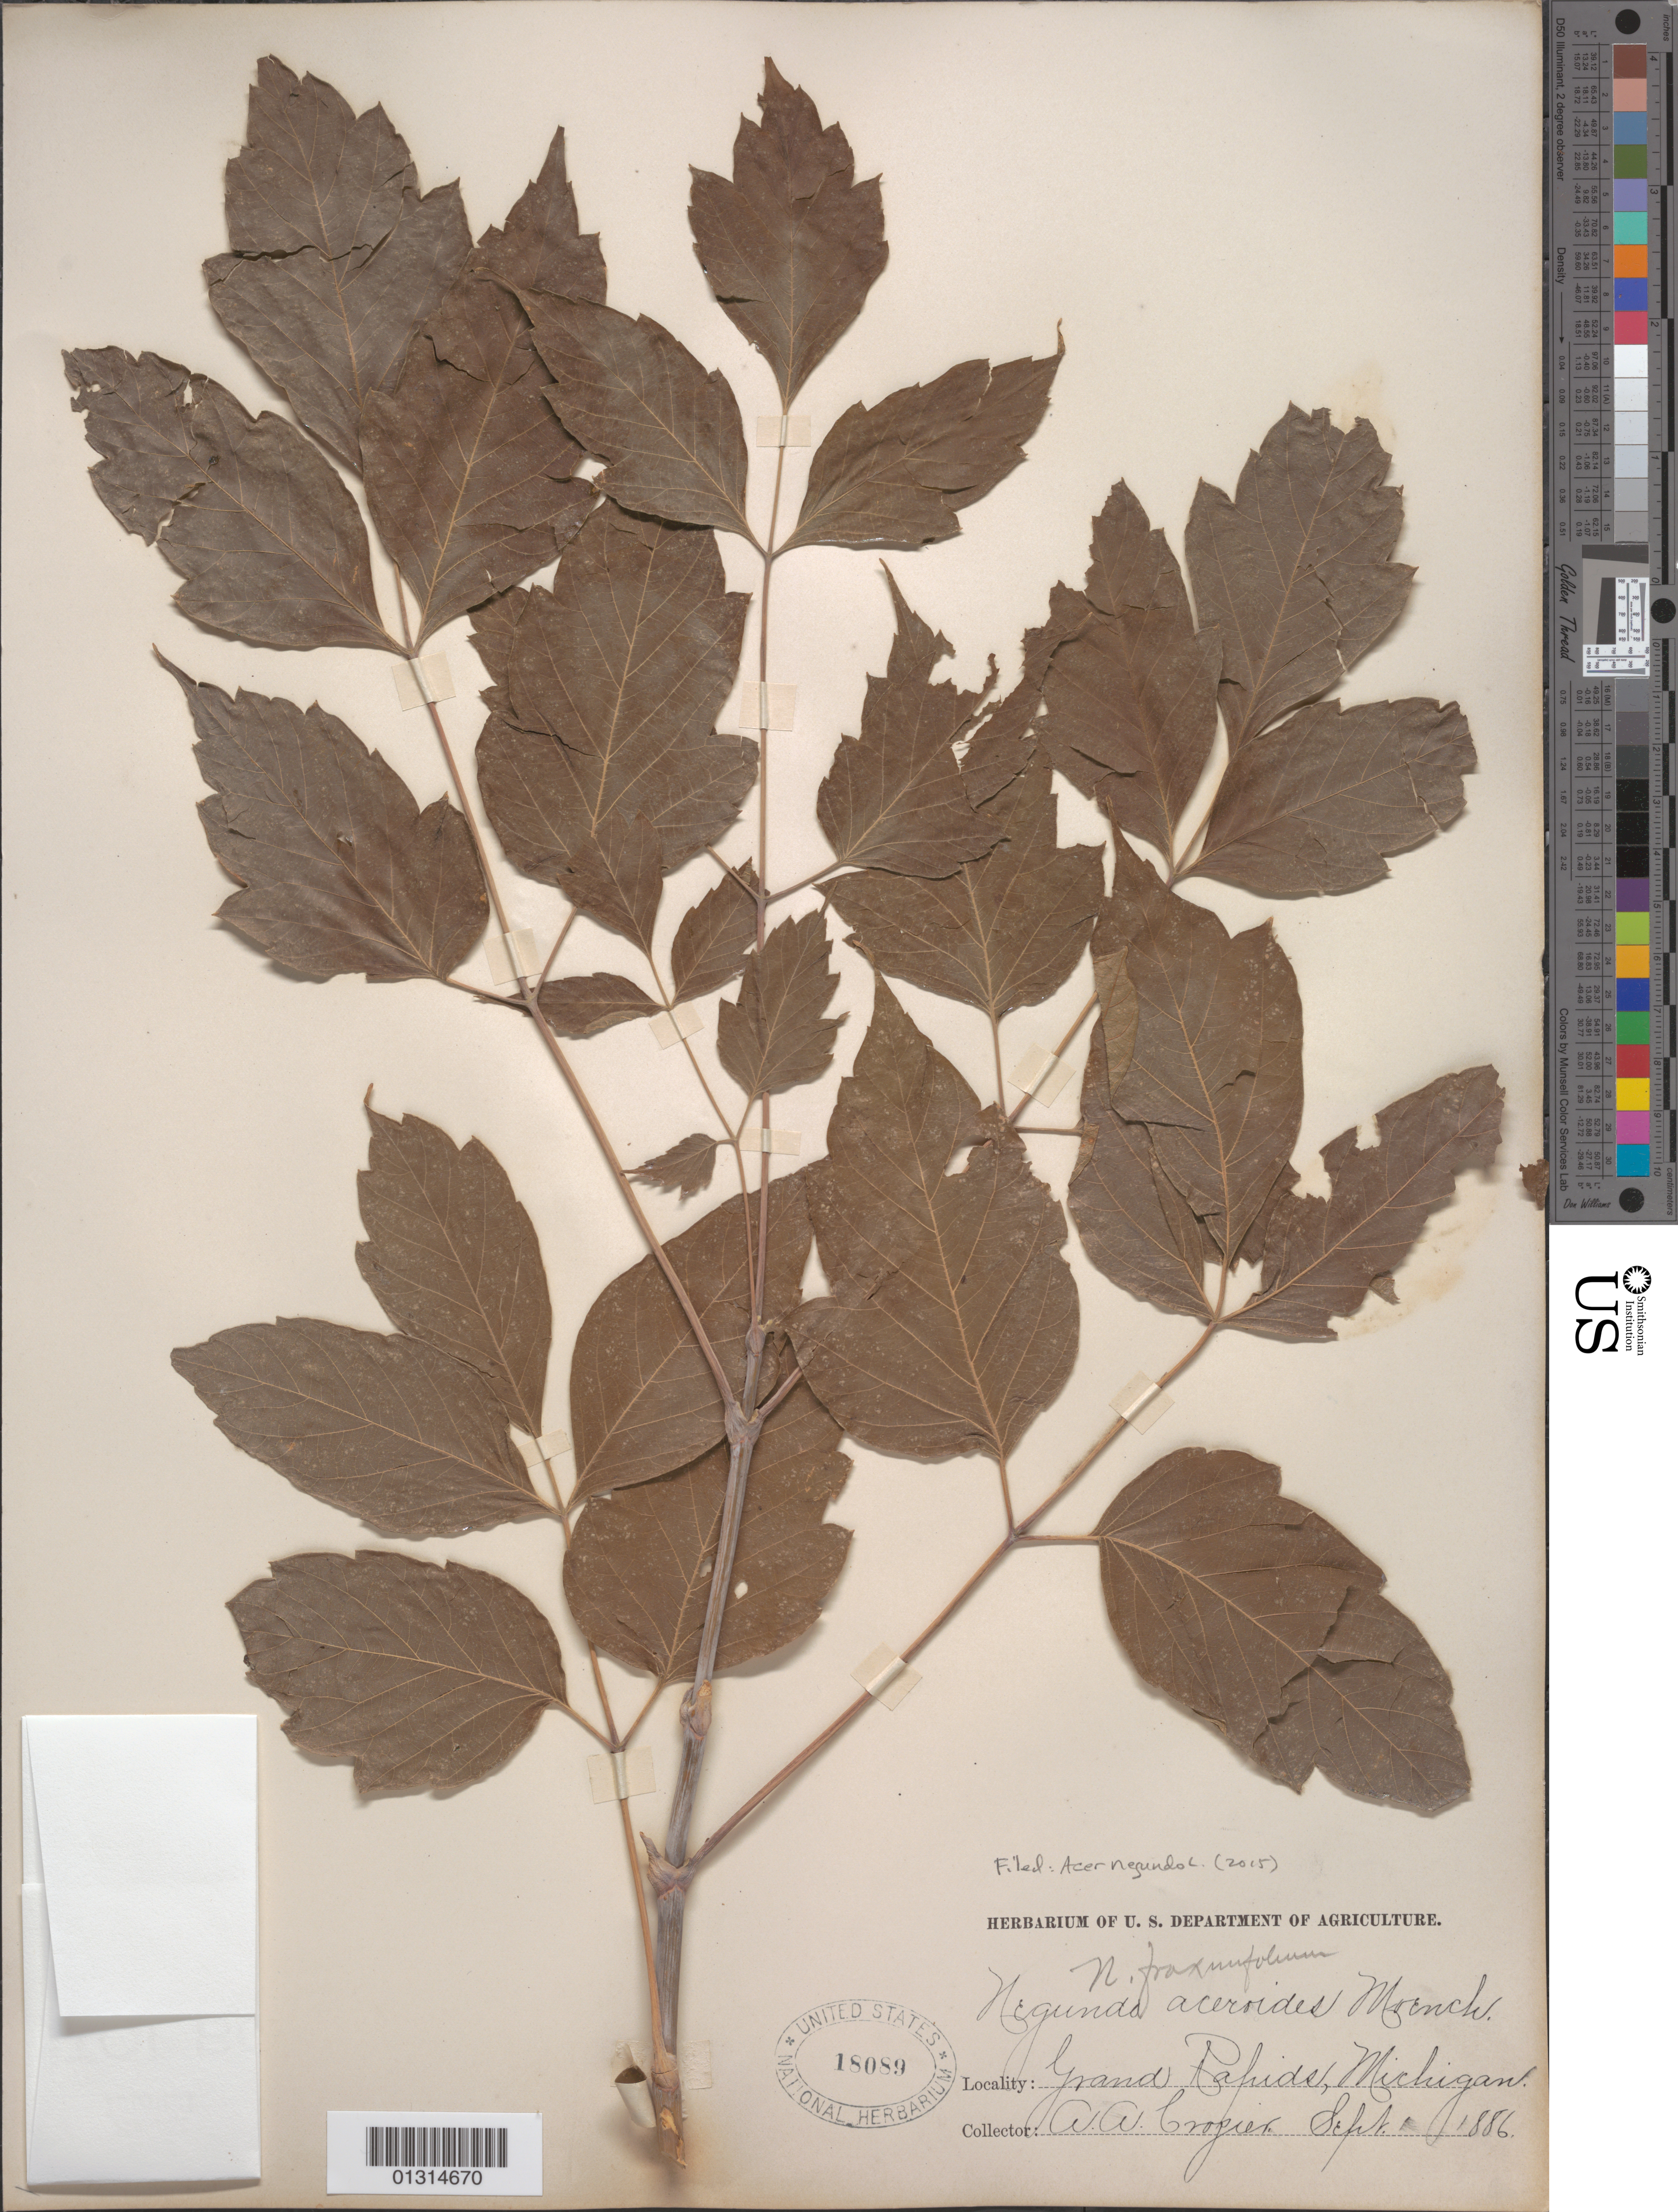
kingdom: Plantae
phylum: Tracheophyta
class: Magnoliopsida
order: Sapindales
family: Sapindaceae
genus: Acer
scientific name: Acer negundo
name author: L.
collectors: A. Crozier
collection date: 1886-09-01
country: United States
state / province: Michigan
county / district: Kent County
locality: Grand Rapids.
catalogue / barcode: US 18089